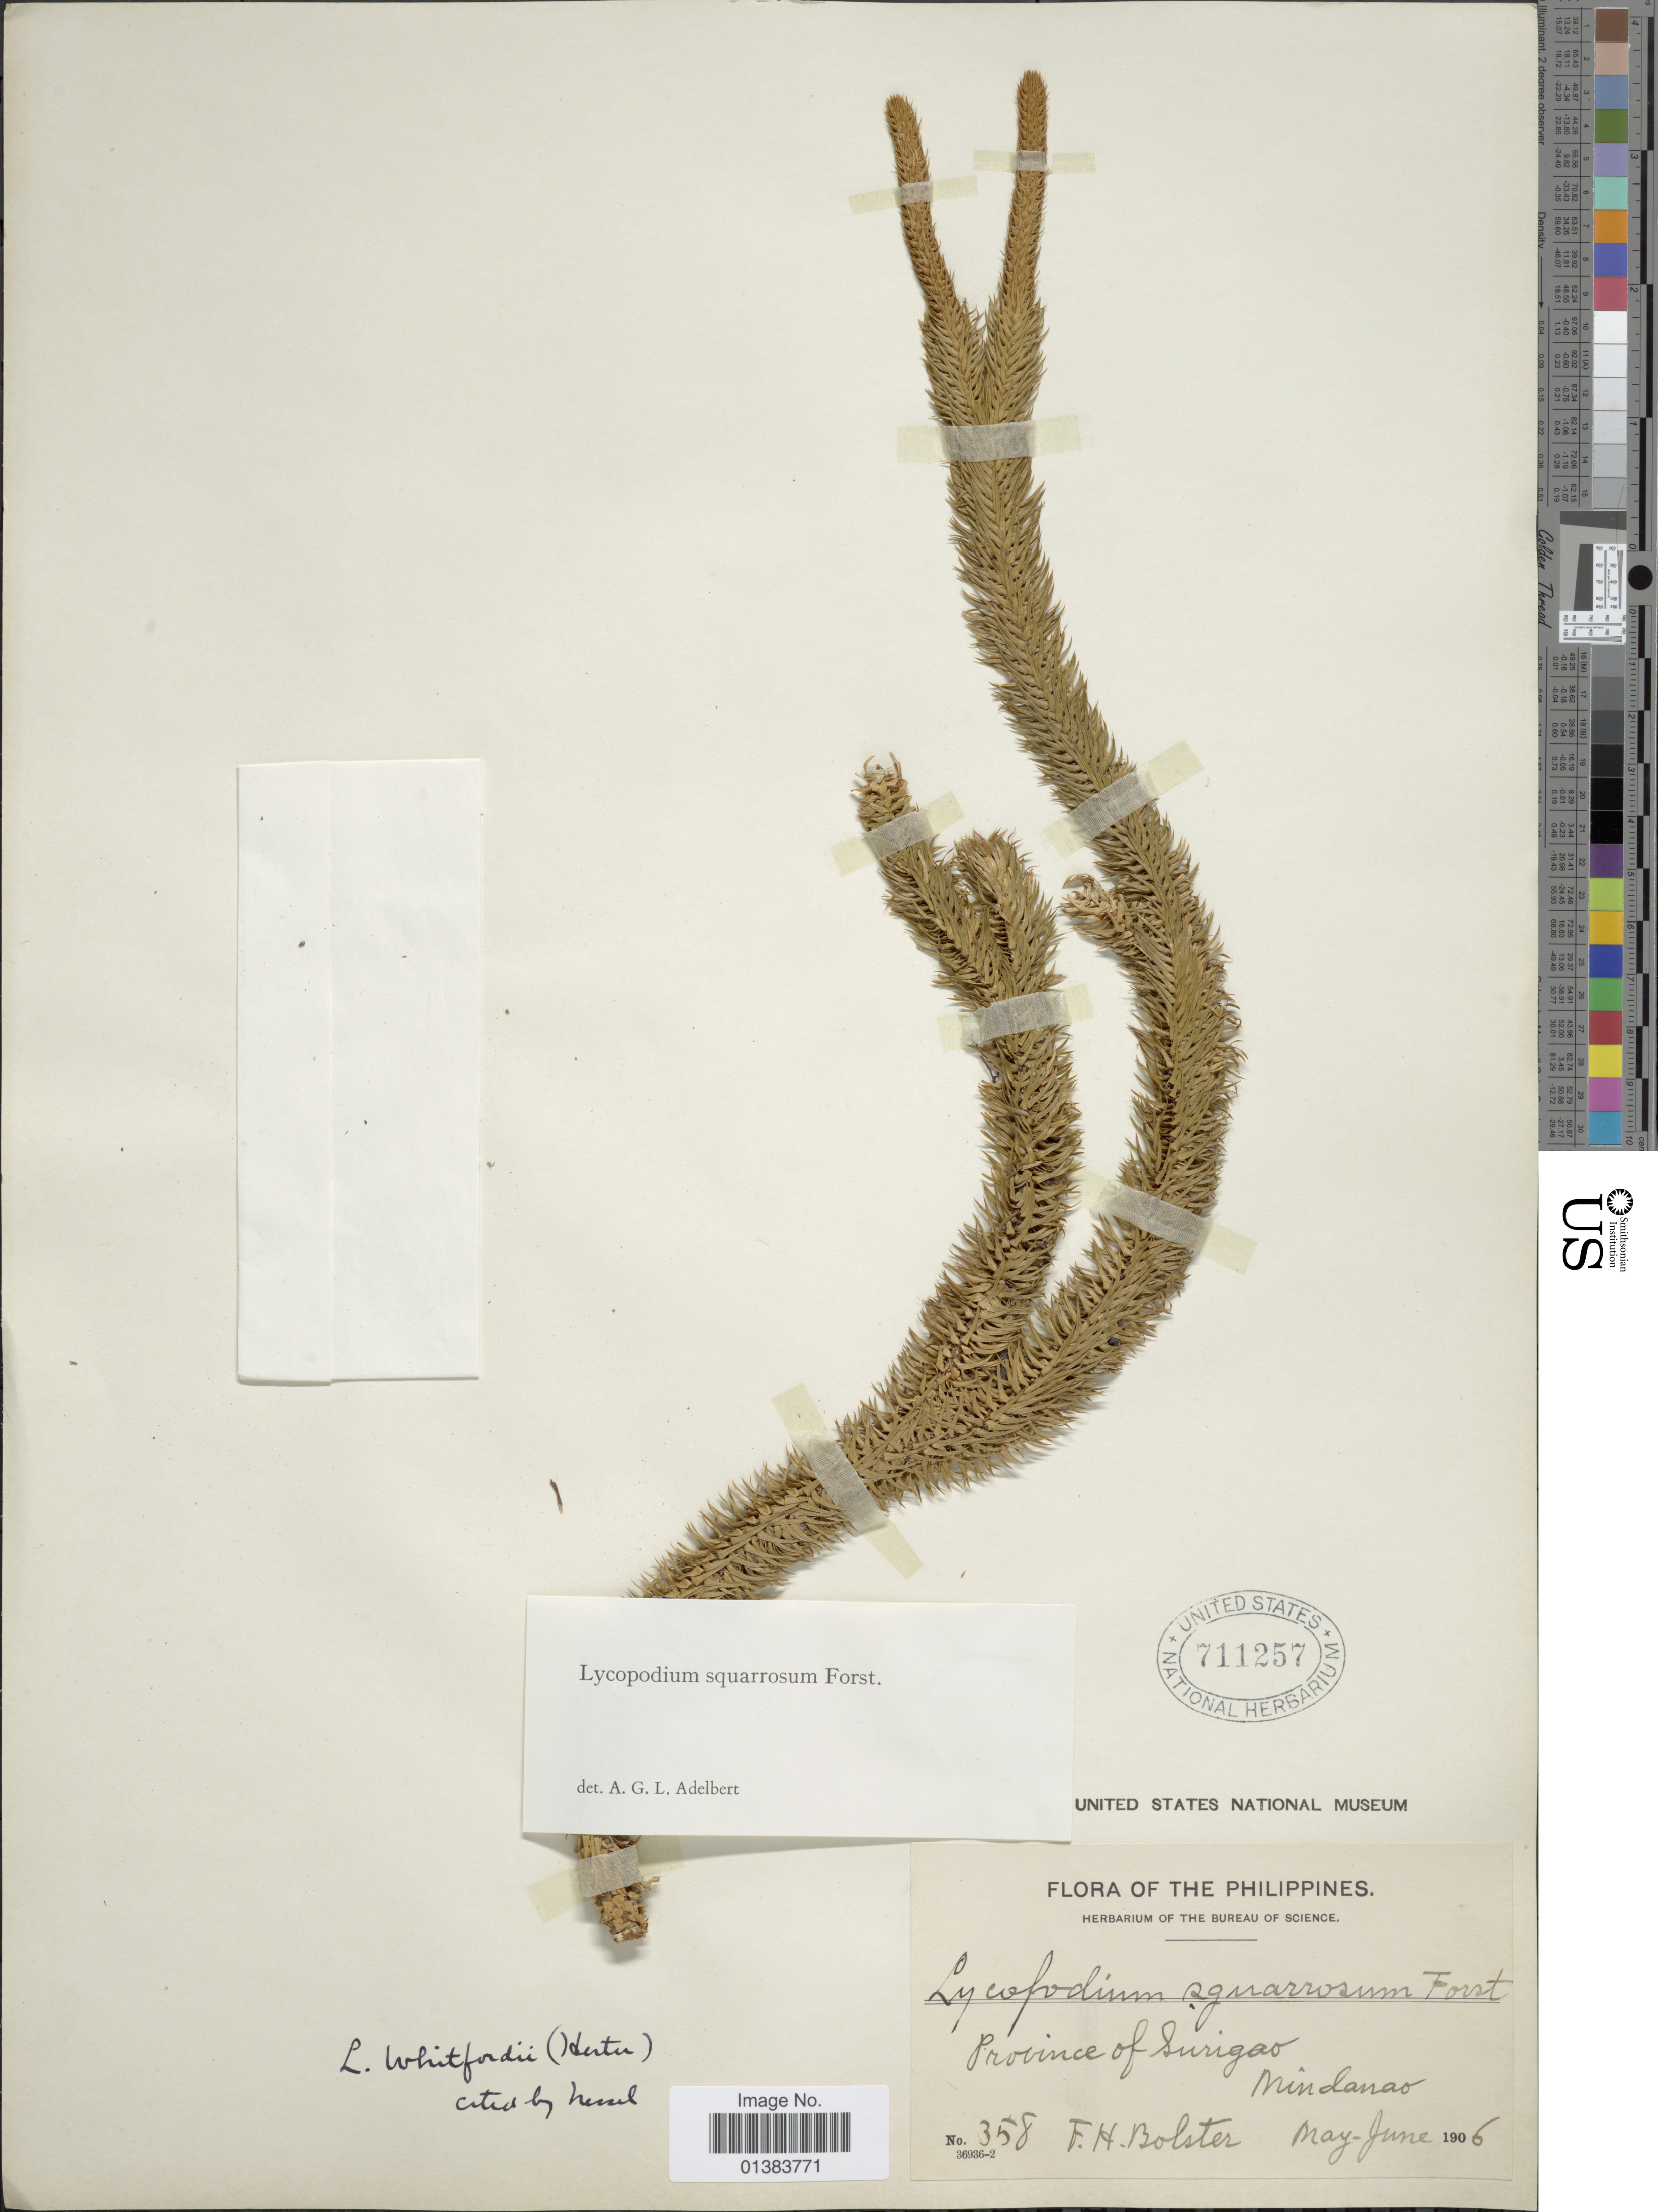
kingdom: Plantae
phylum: Tracheophyta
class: Lycopodiopsida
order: Lycopodiales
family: Lycopodiaceae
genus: Phlegmariurus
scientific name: Phlegmariurus magnusianus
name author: (Herter) A. R. Field & Bostock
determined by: Field, A. R.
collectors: F. Bolster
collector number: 358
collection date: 1906-05/1906-06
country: Philippines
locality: Province of Surigao, Mindanao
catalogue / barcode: US 711257